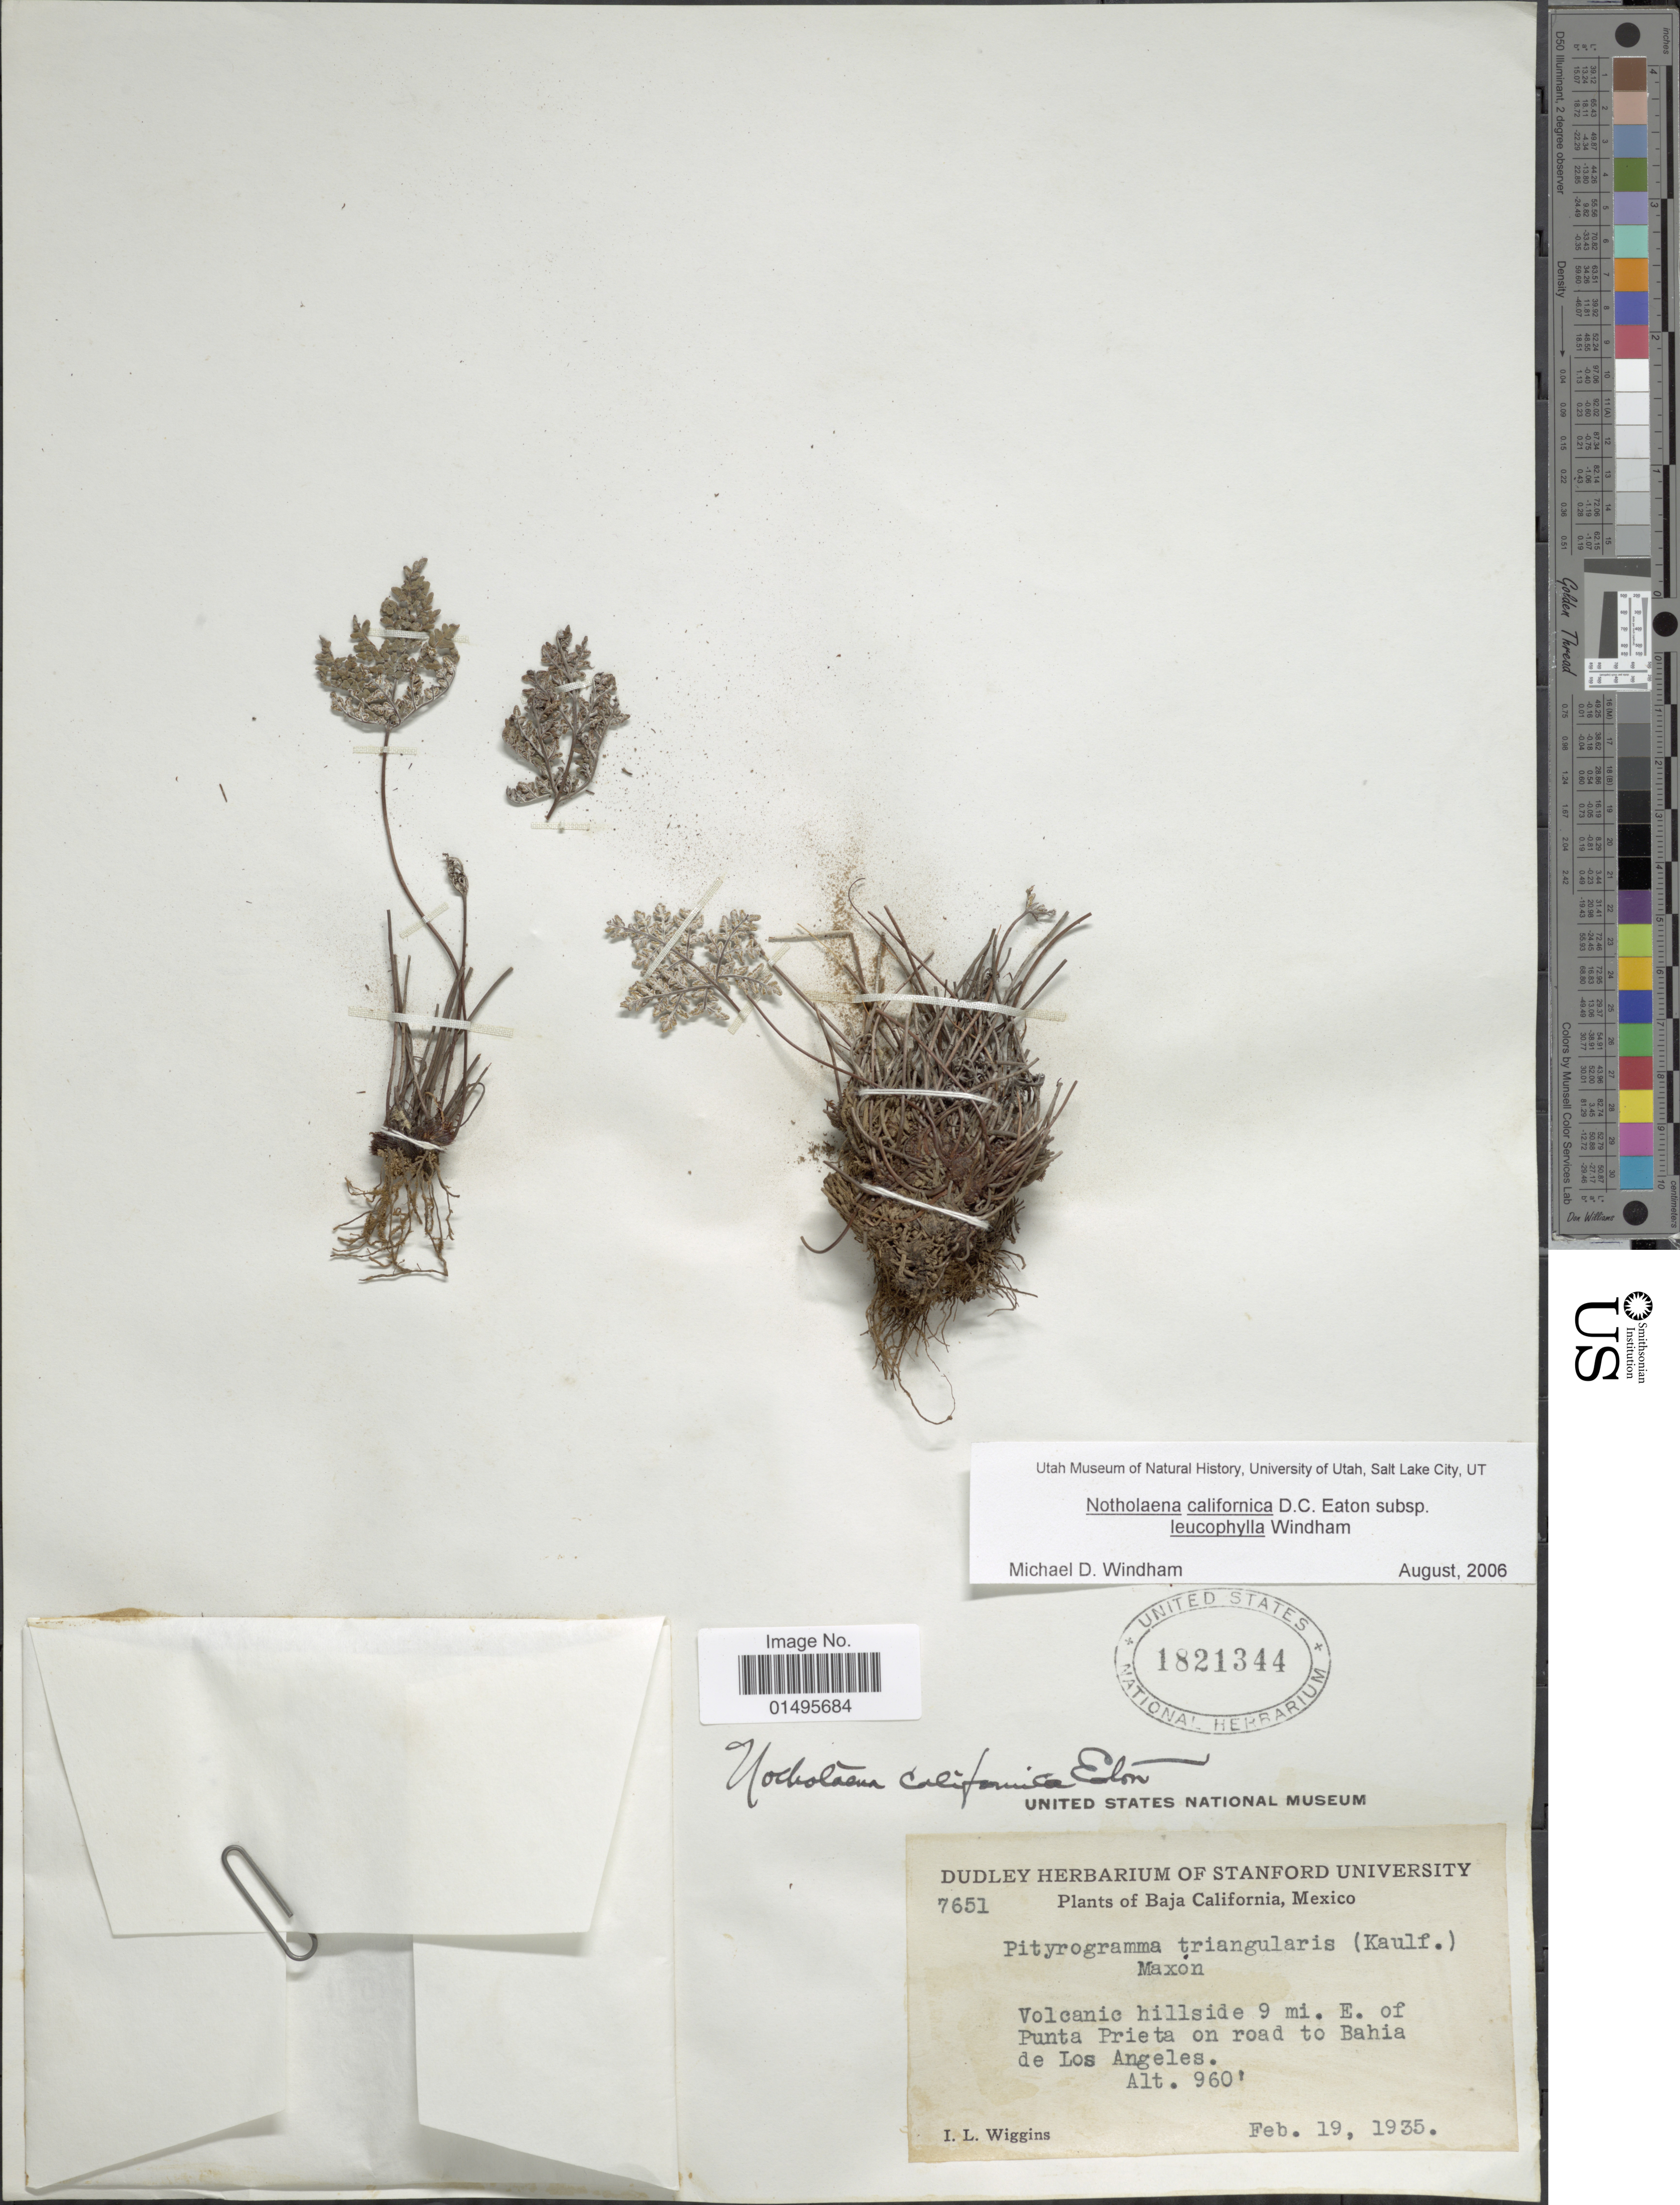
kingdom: Plantae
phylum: Tracheophyta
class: Polypodiopsida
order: Polypodiales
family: Pteridaceae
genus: Notholaena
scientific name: Notholaena californica subsp. leucophylla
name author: Windham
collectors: I. L. Wiggins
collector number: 7651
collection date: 1935-02-19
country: Mexico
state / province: Baja California Norte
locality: Volcanic hillside, 9 mi. E. of Punta Prieta on road to Bahaia de Los Angeles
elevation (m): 293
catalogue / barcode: US 1821344